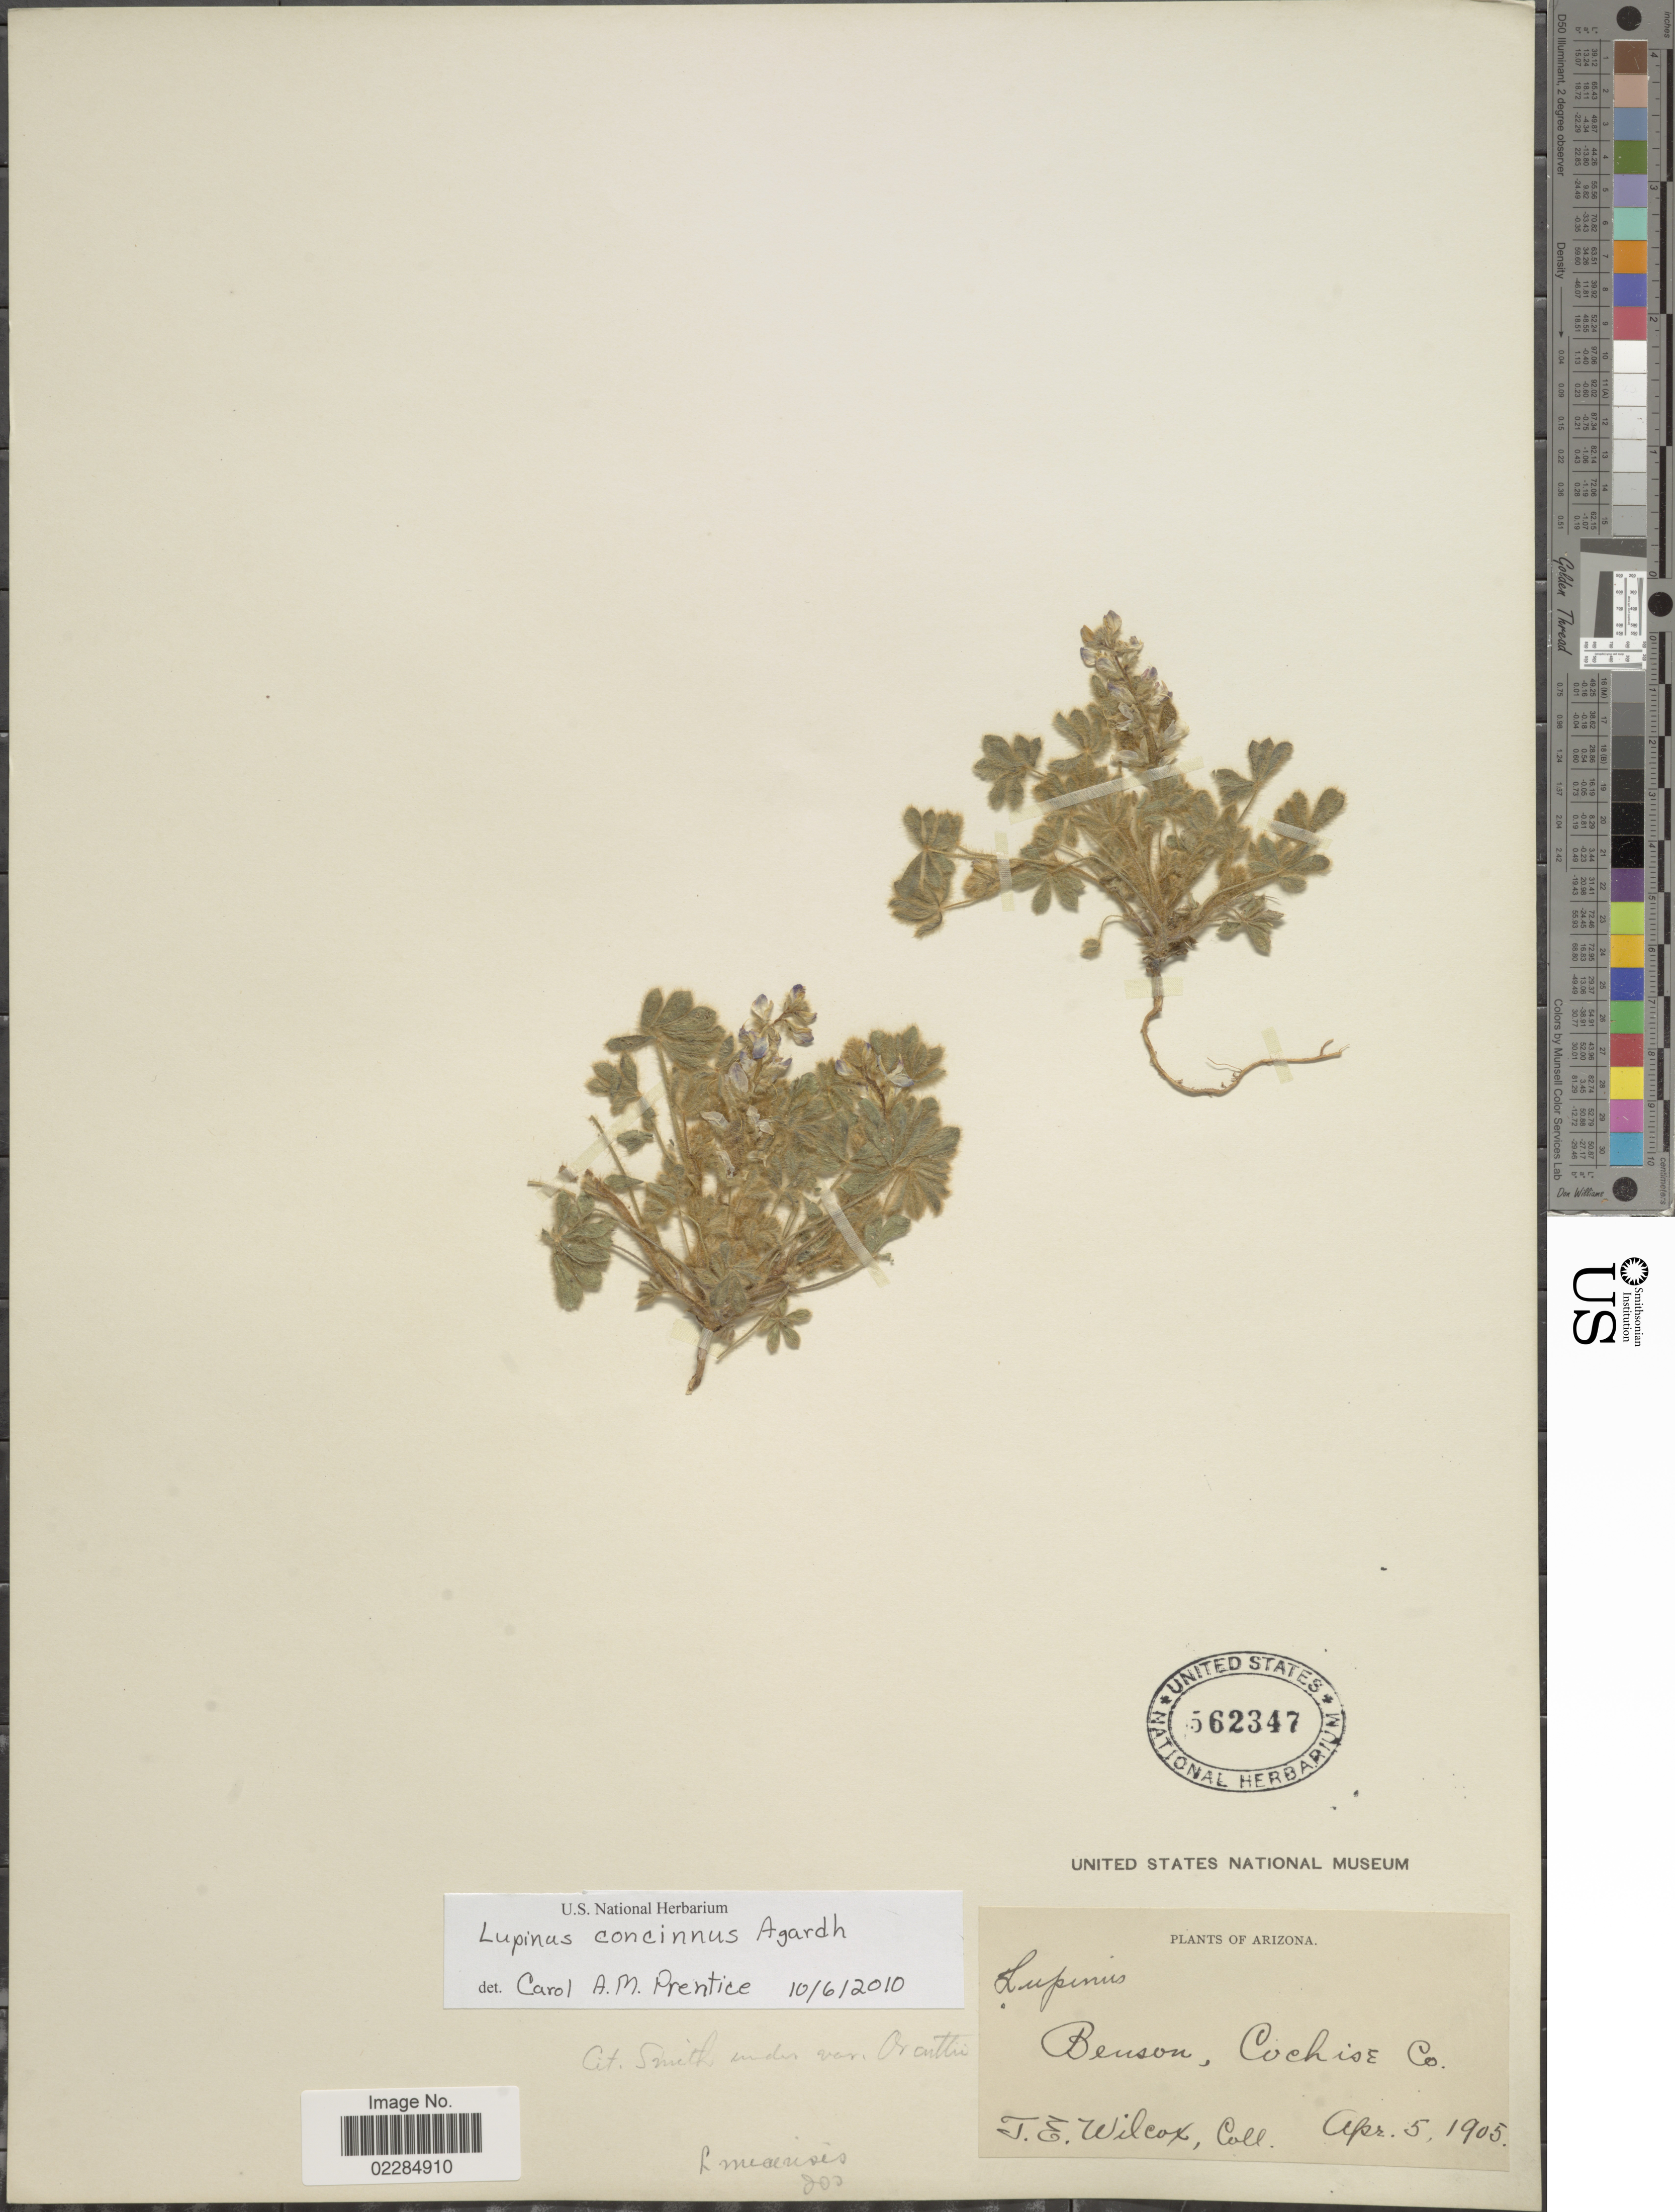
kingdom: Plantae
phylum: Tracheophyta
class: Magnoliopsida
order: Fabales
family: Fabaceae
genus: Lupinus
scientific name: Lupinus concinnus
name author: J. Agardh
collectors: T. E. Wilcox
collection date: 1905-04-05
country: United States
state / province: Arizona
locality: Benson, Cochise Co.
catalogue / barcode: US 562347